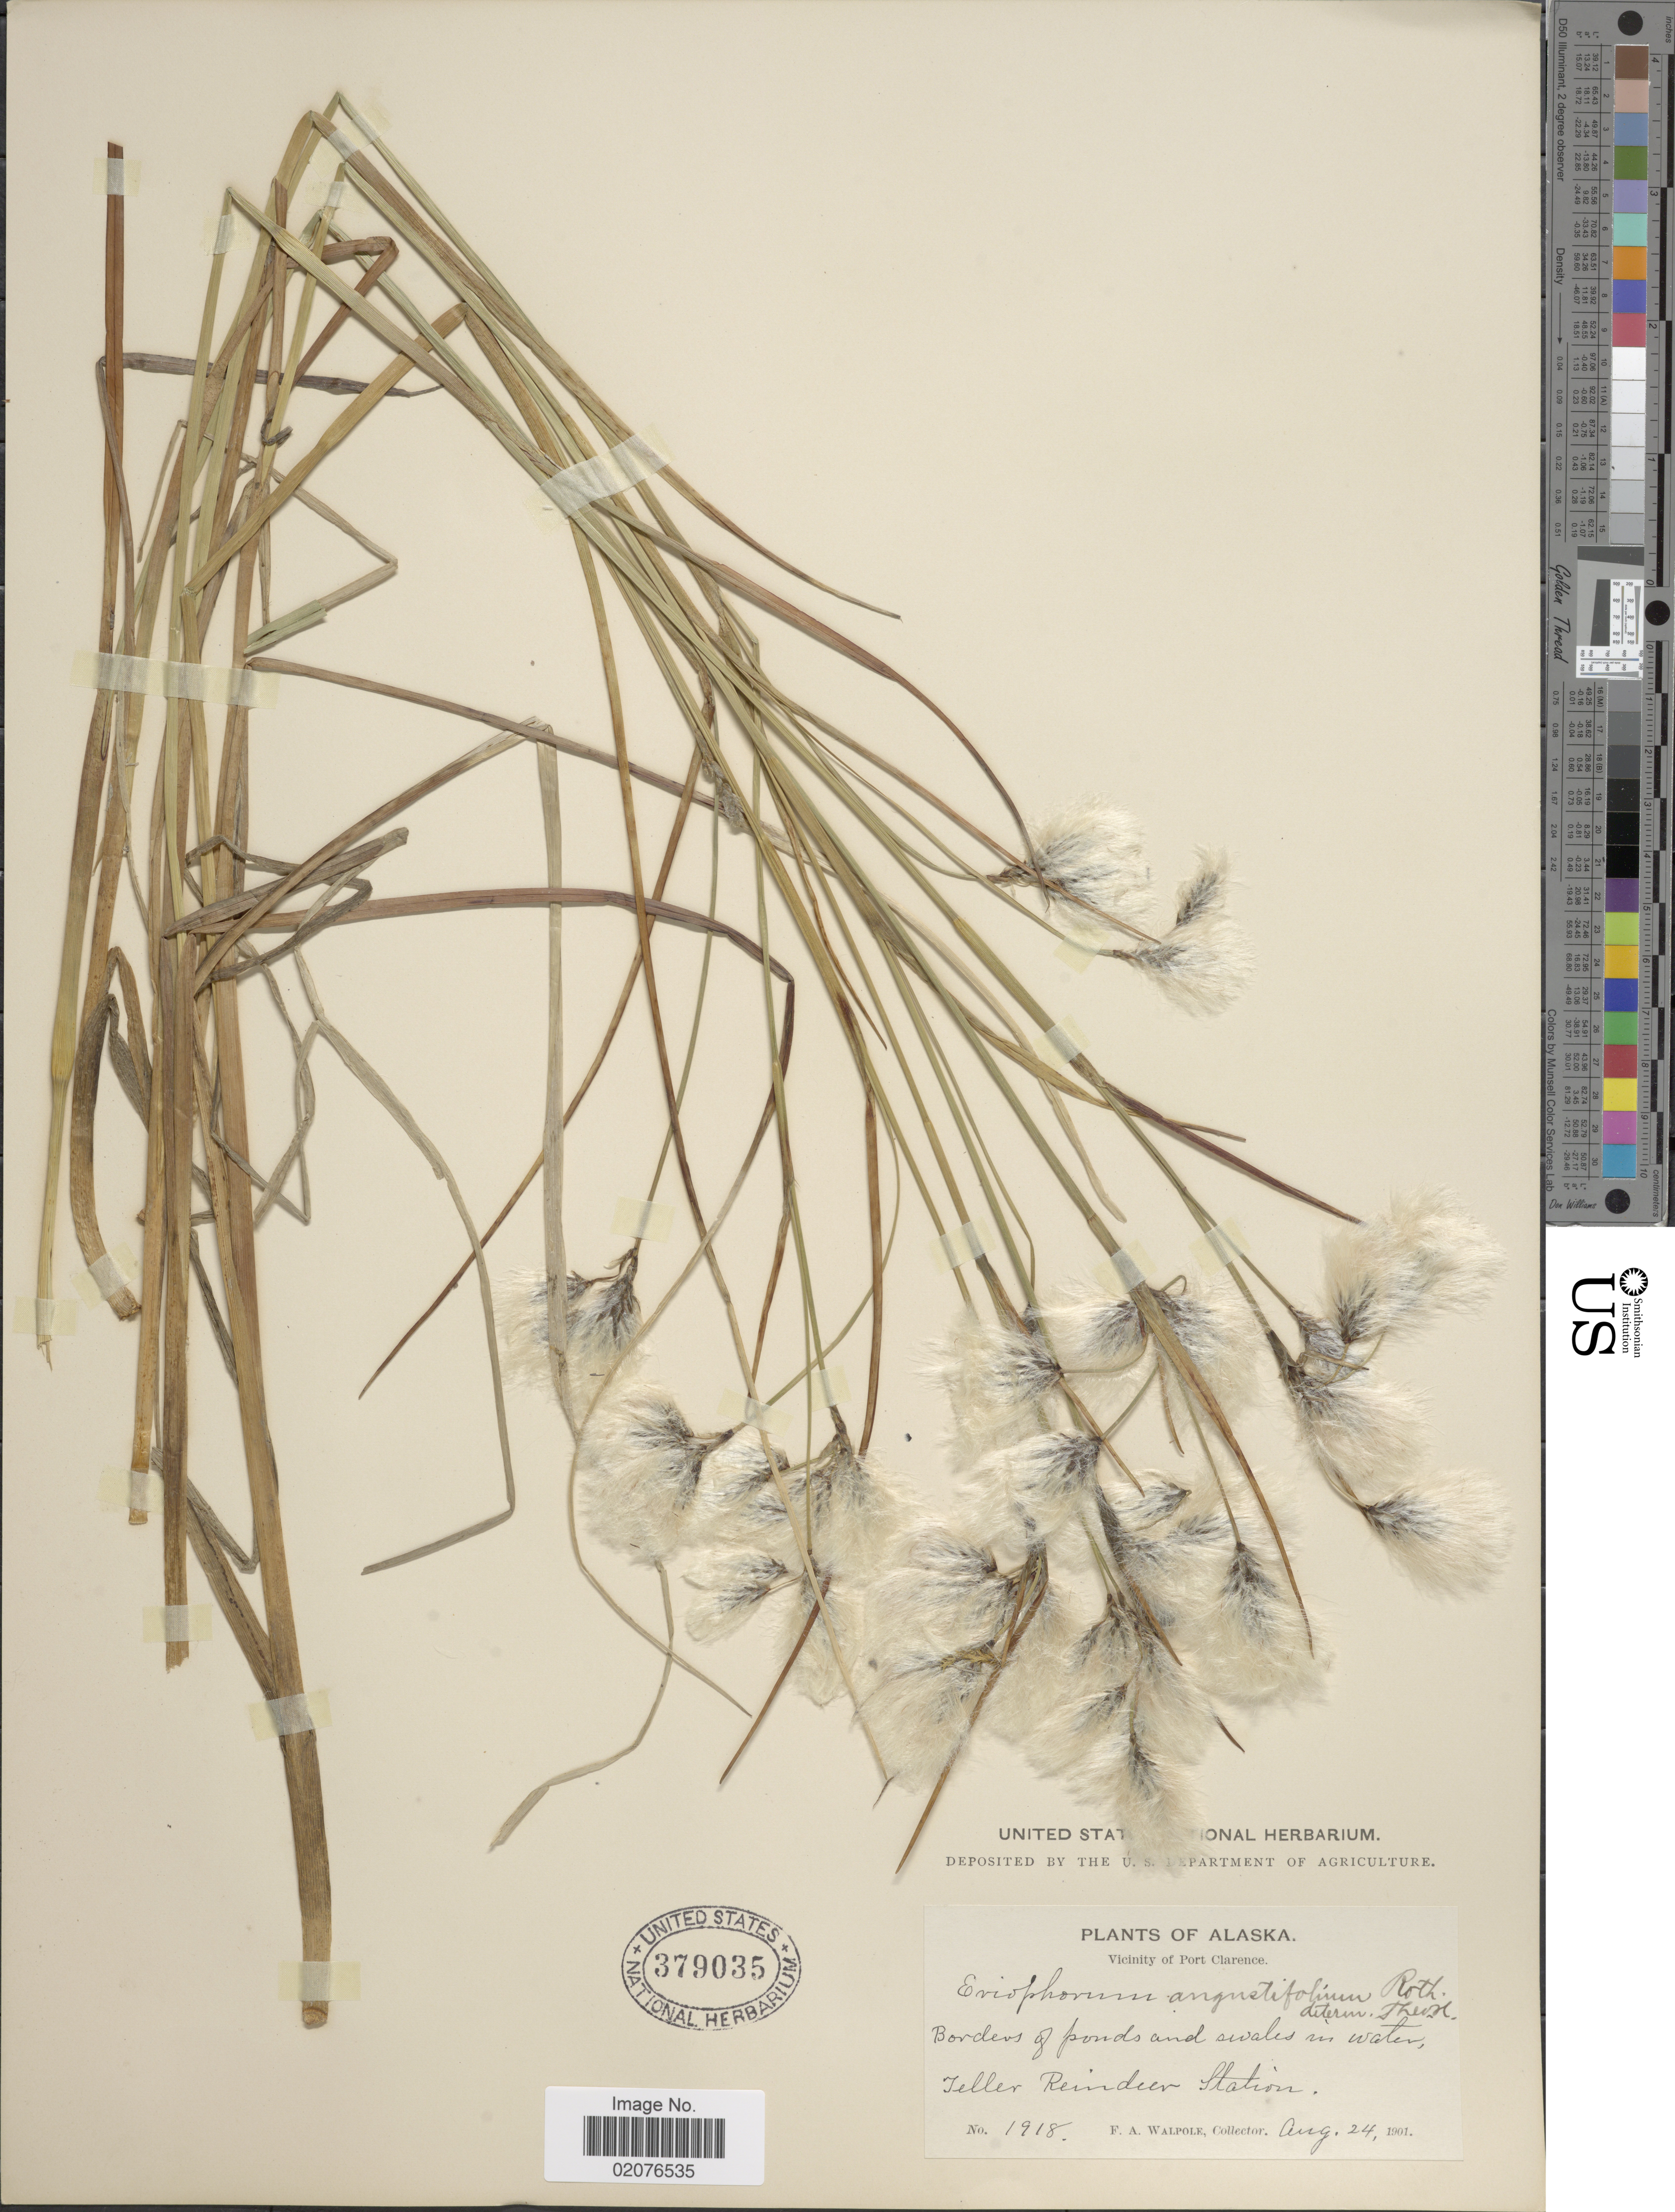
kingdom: Plantae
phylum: Tracheophyta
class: Liliopsida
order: Poales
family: Cyperaceae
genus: Eriophorum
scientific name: Eriophorum angustifolium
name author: Honck.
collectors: F. Walpole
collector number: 1918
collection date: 1901-08-24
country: United States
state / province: Alaska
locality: Vicinity of Port Clarence, Borders of ponds and swales in water Teller Reindeer Station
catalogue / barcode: US 379035